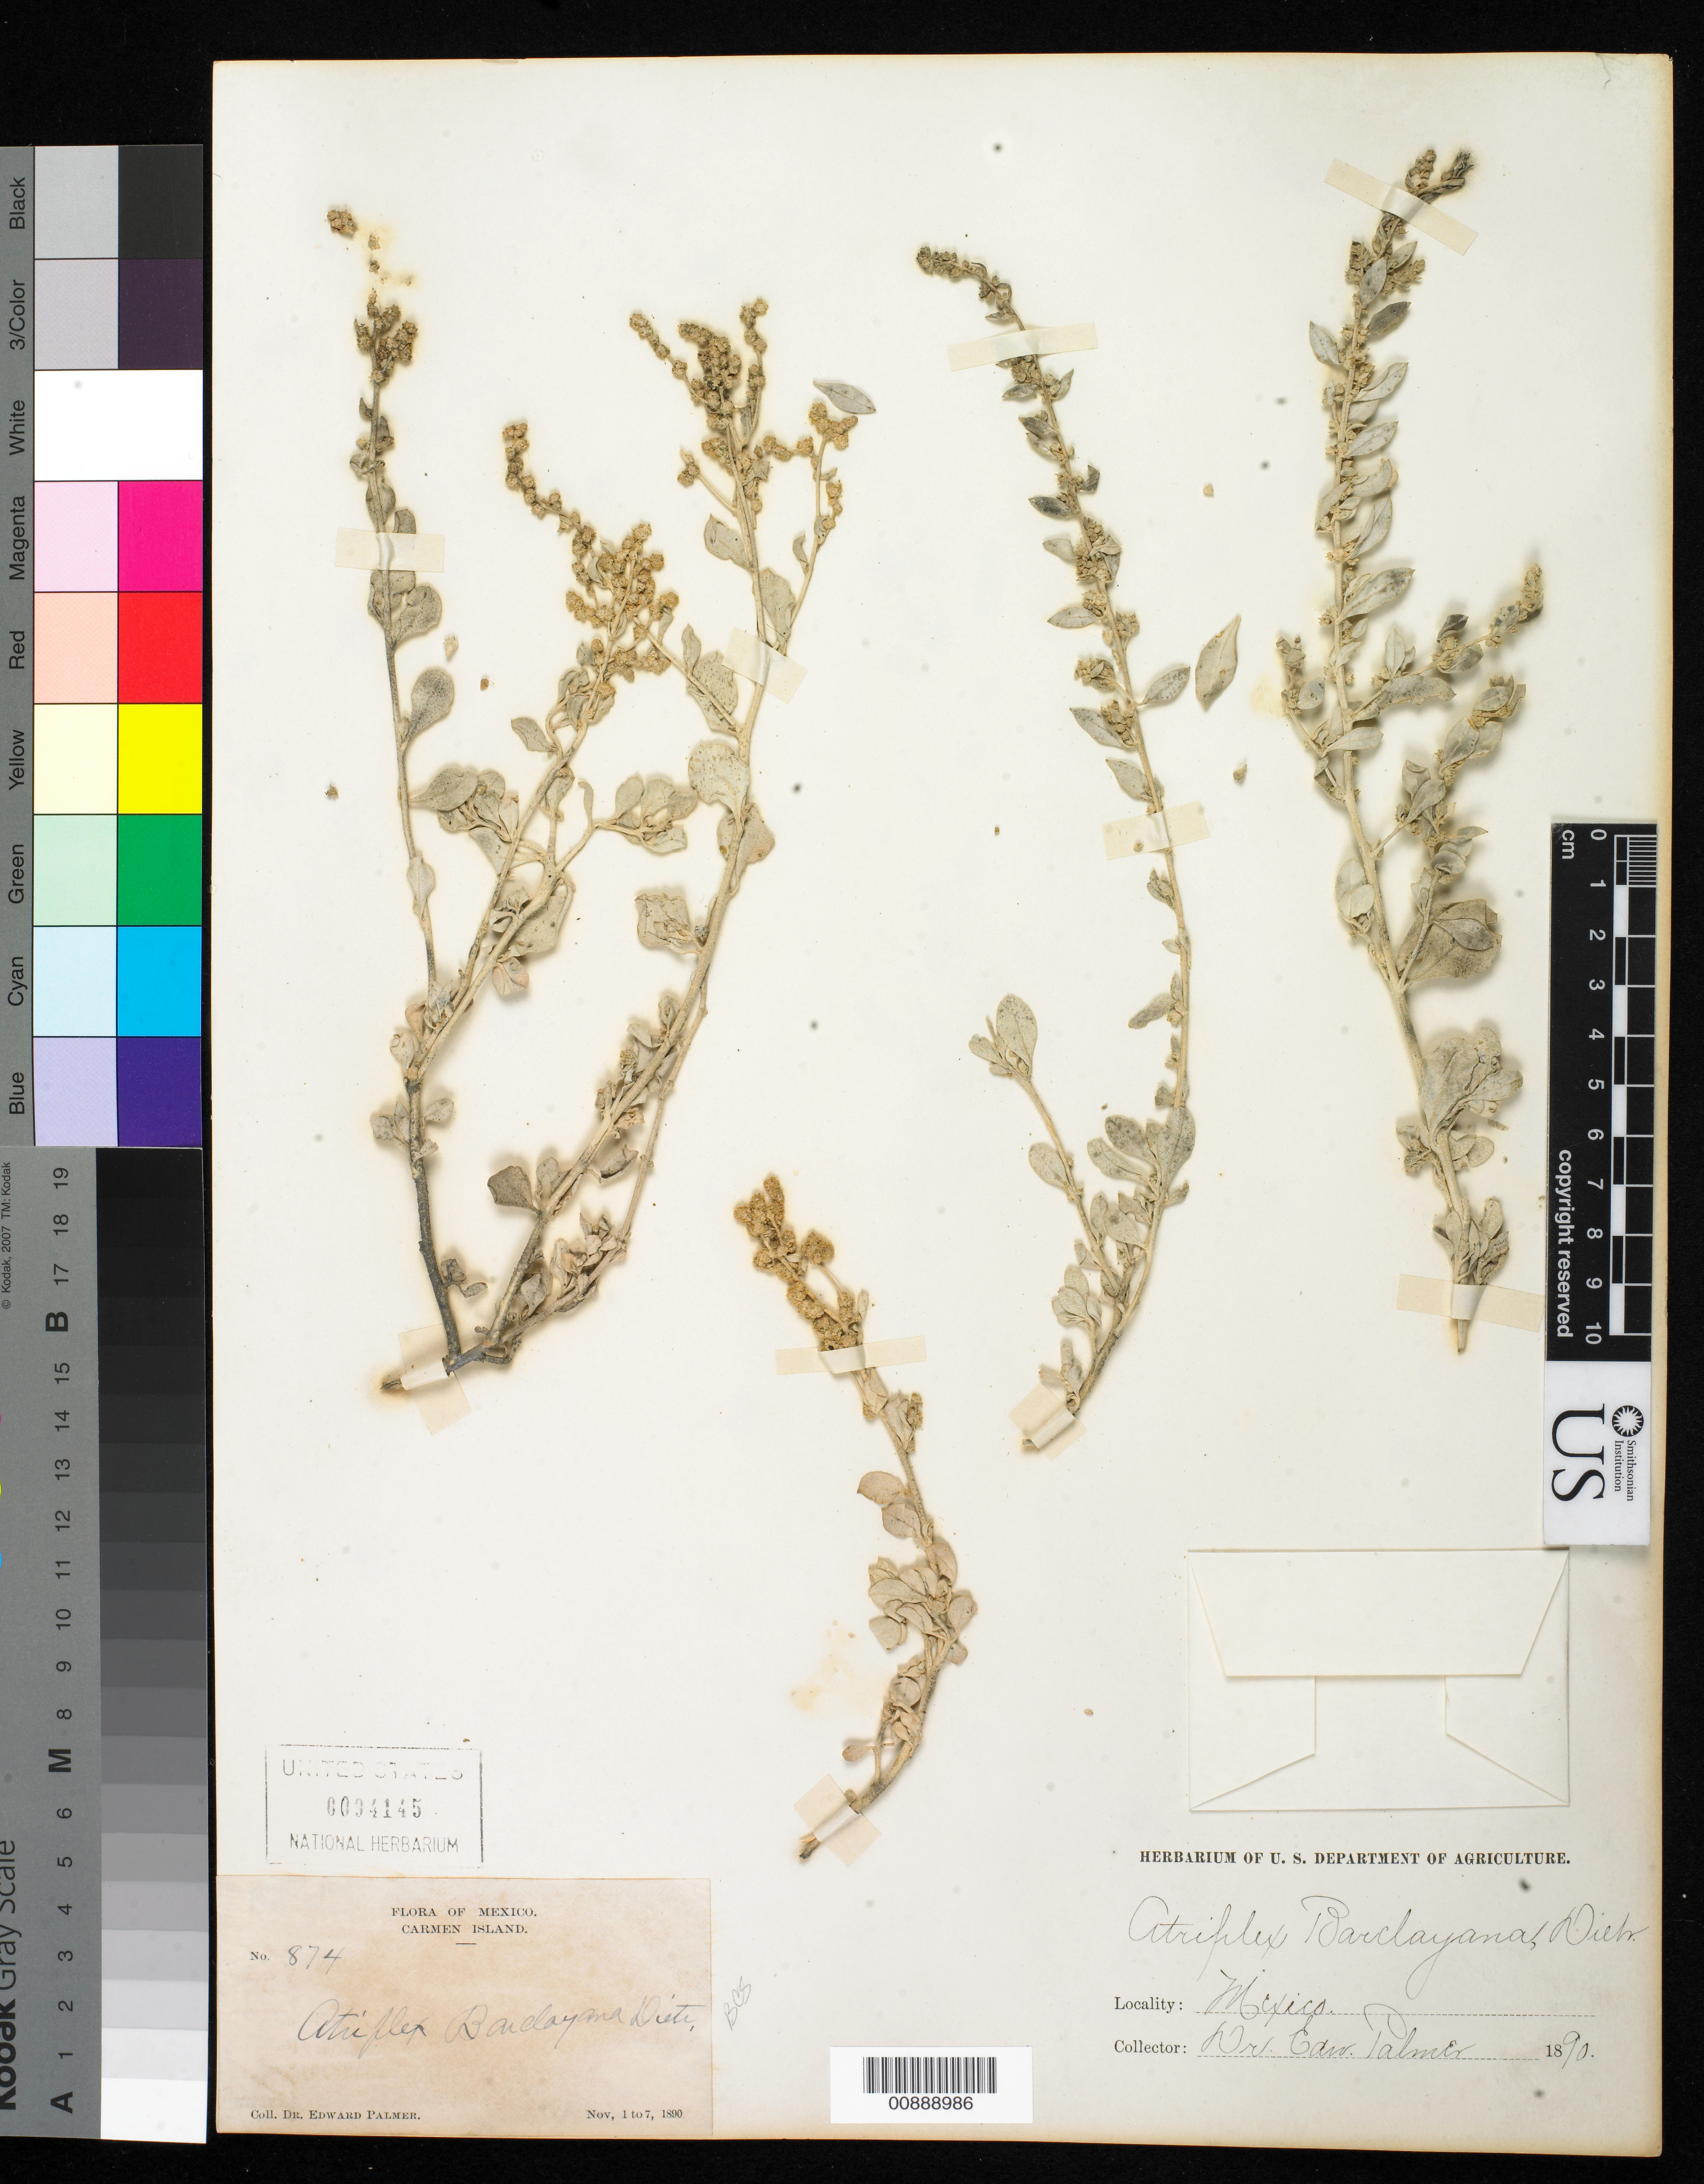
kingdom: Plantae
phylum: Tracheophyta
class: Magnoliopsida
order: Caryophyllales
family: Amaranthaceae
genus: Atriplex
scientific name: Atriplex barclayana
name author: (Benth.) D. Dietr.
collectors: E. Palmer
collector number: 874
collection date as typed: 01 Nov 1890 to 07 Nov 1890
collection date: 1890-11-01/1890-11-07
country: Mexico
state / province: Baja California Sur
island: Carmen I.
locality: Carmen Island, Baja California Sur.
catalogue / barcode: US 94145